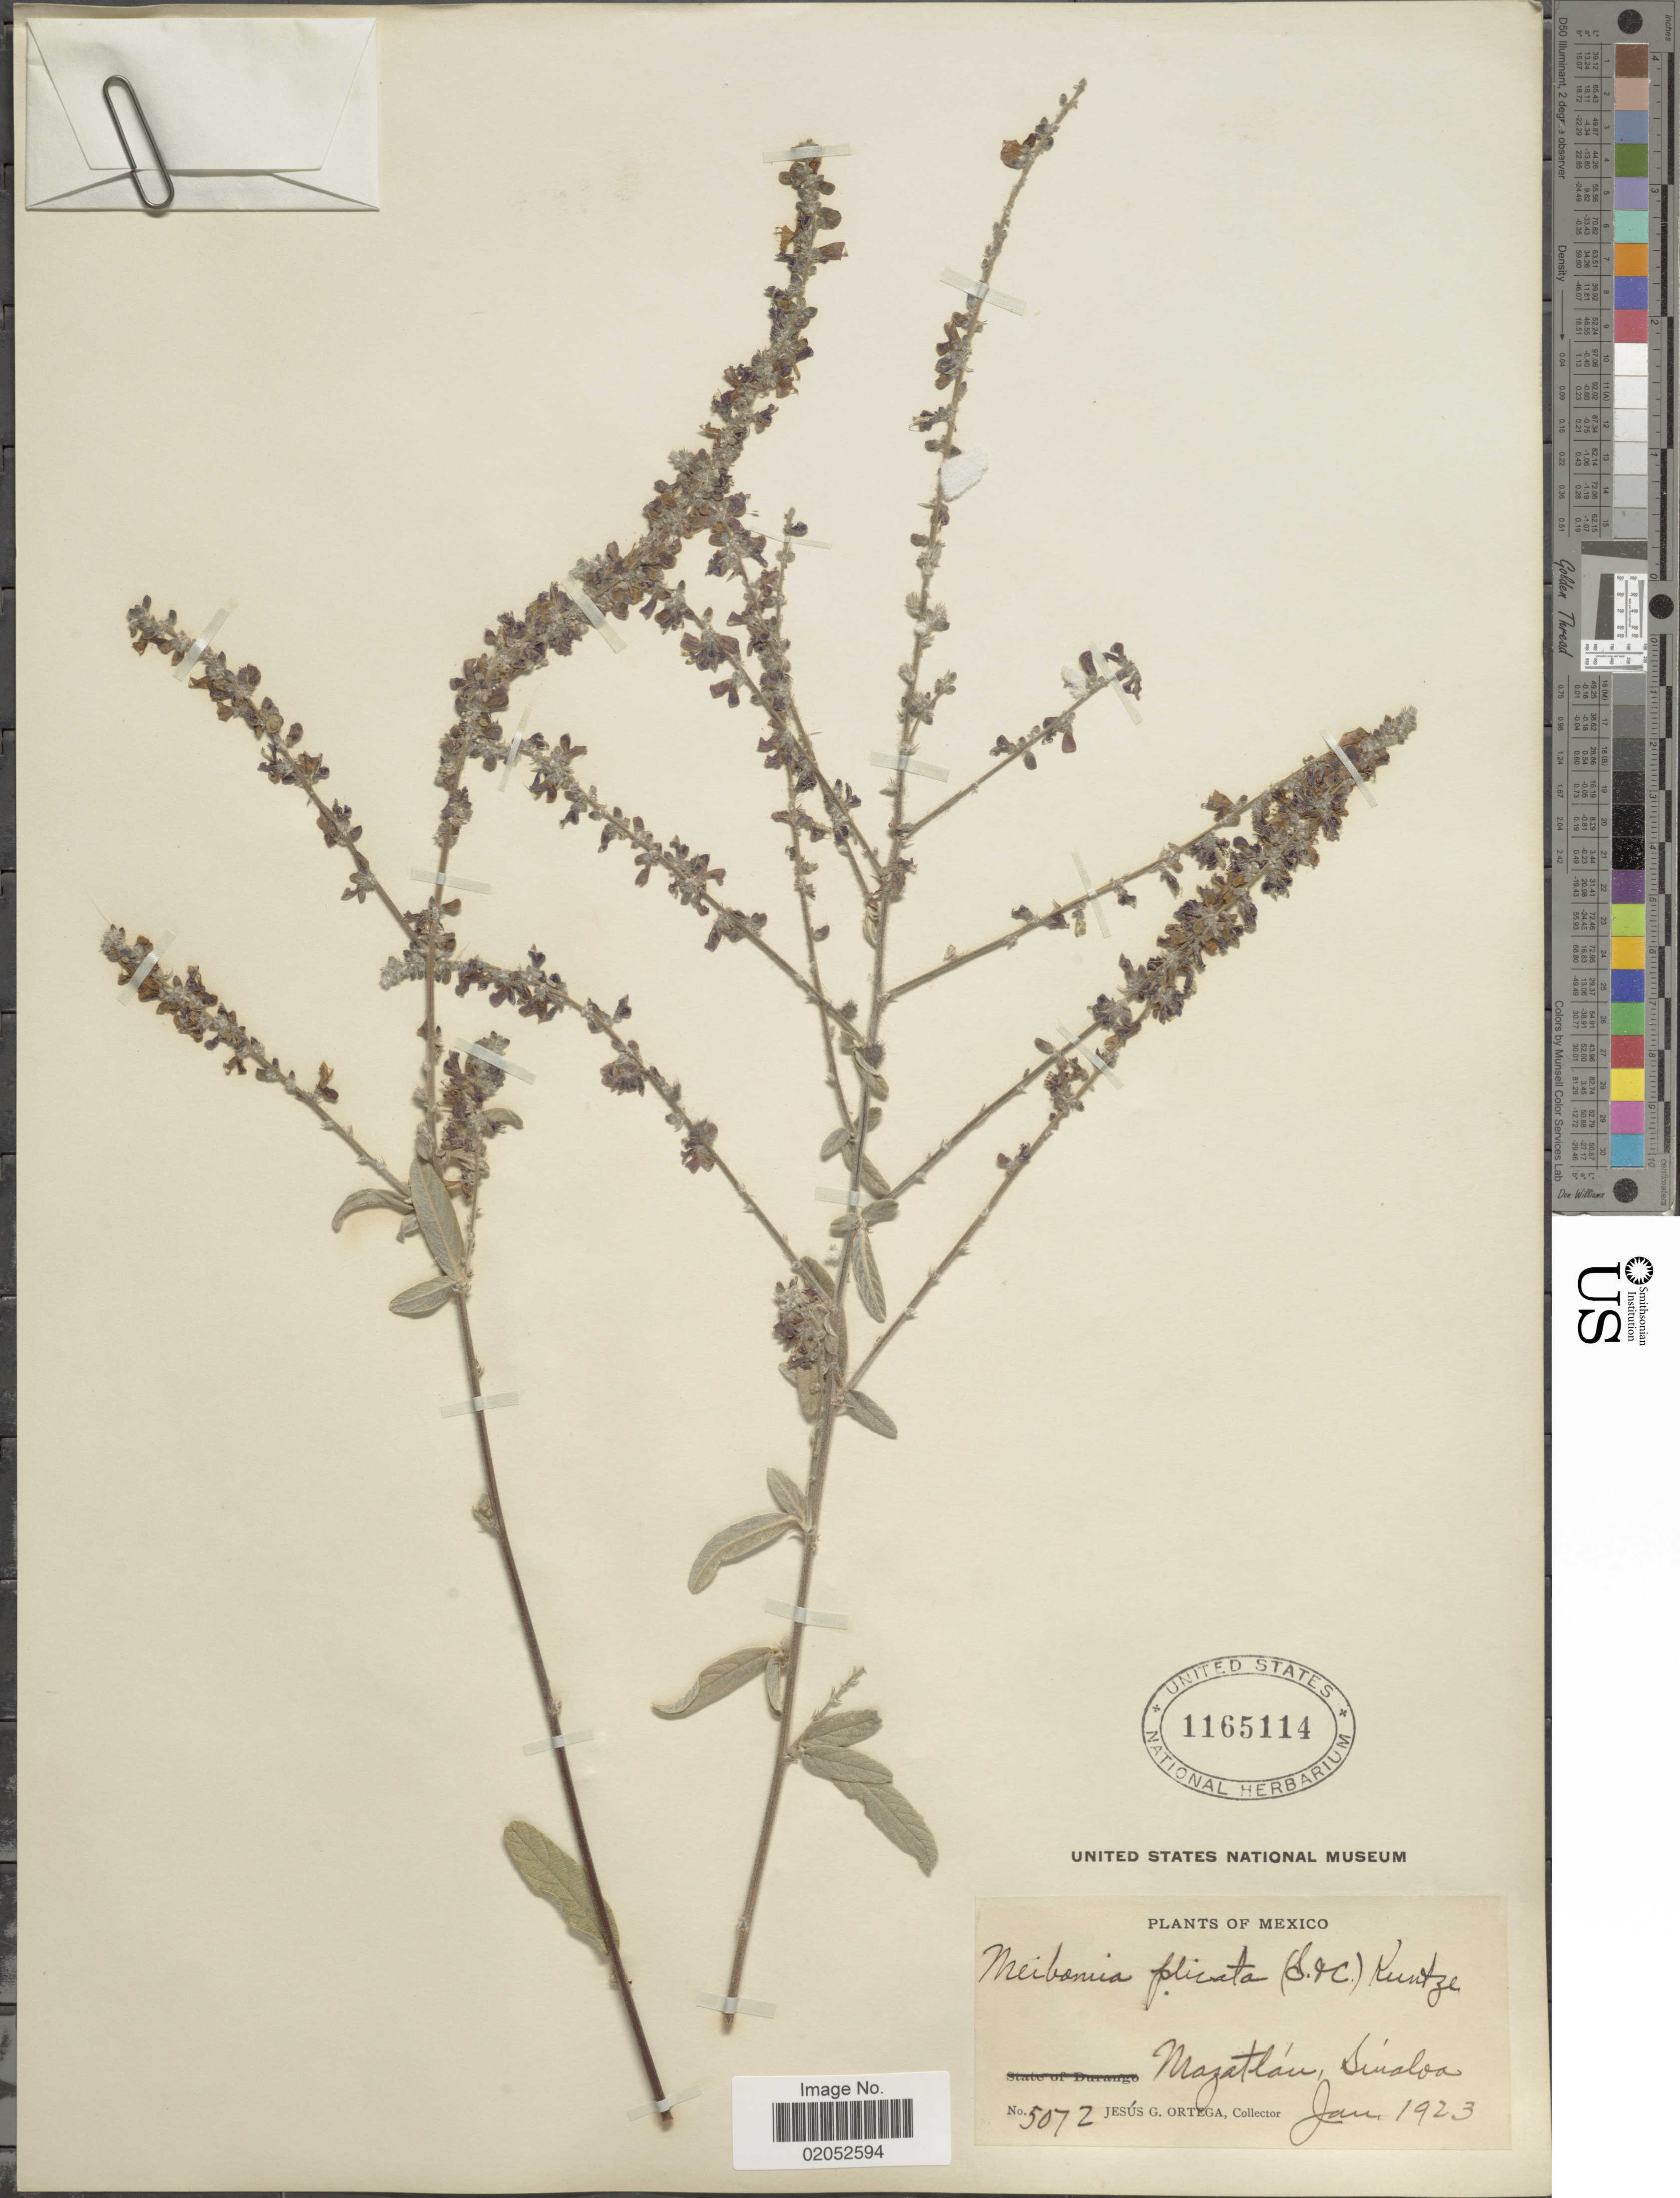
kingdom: Plantae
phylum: Tracheophyta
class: Magnoliopsida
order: Fabales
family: Fabaceae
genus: Desmodium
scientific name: Desmodium plicatum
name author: Schltdl. & Cham.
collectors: J. Ortega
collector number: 507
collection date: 1923-01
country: Mexico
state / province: Sinaloa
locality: Mazatlan, Sinaloa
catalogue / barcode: US 1165114